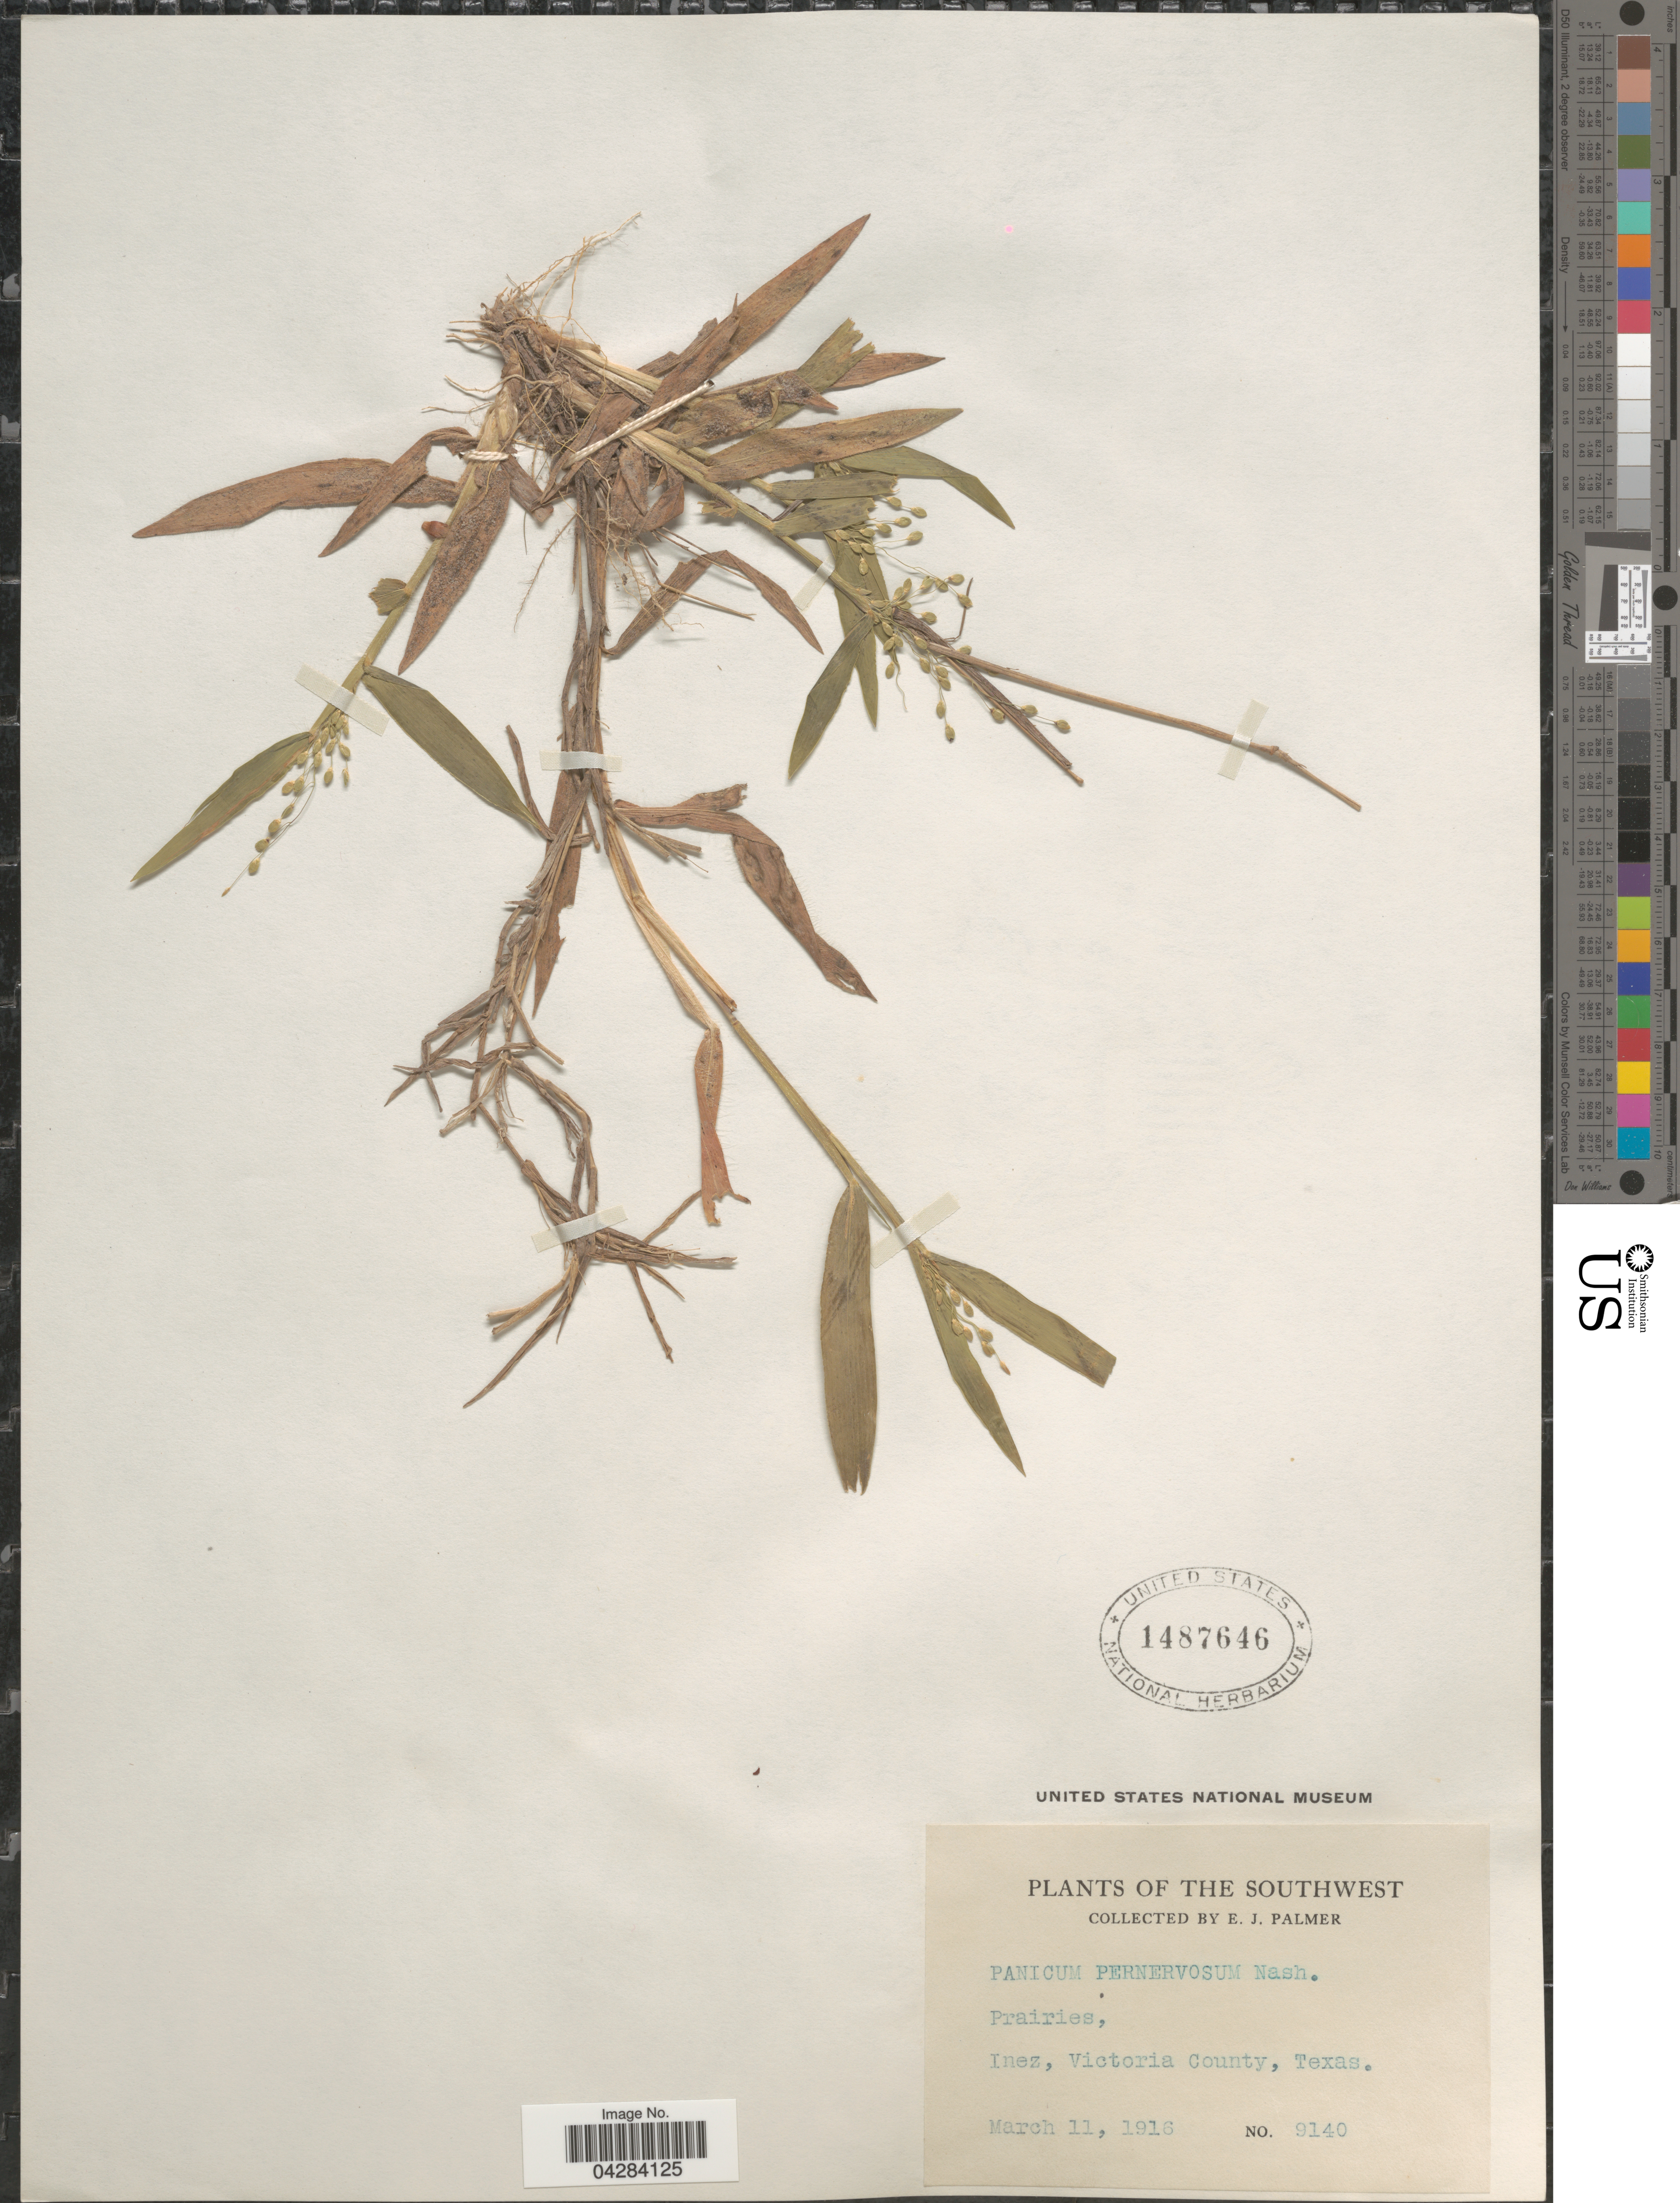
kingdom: Plantae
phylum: Tracheophyta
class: Liliopsida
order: Poales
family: Poaceae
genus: Dichanthelium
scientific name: Dichanthelium oligosanthes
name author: (Schult.) Gould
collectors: E. J. Palmer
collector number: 9140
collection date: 1916-03-11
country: United States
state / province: Texas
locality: The Southwest. Prairies, Inez, Victoria County.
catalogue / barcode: US 1487646